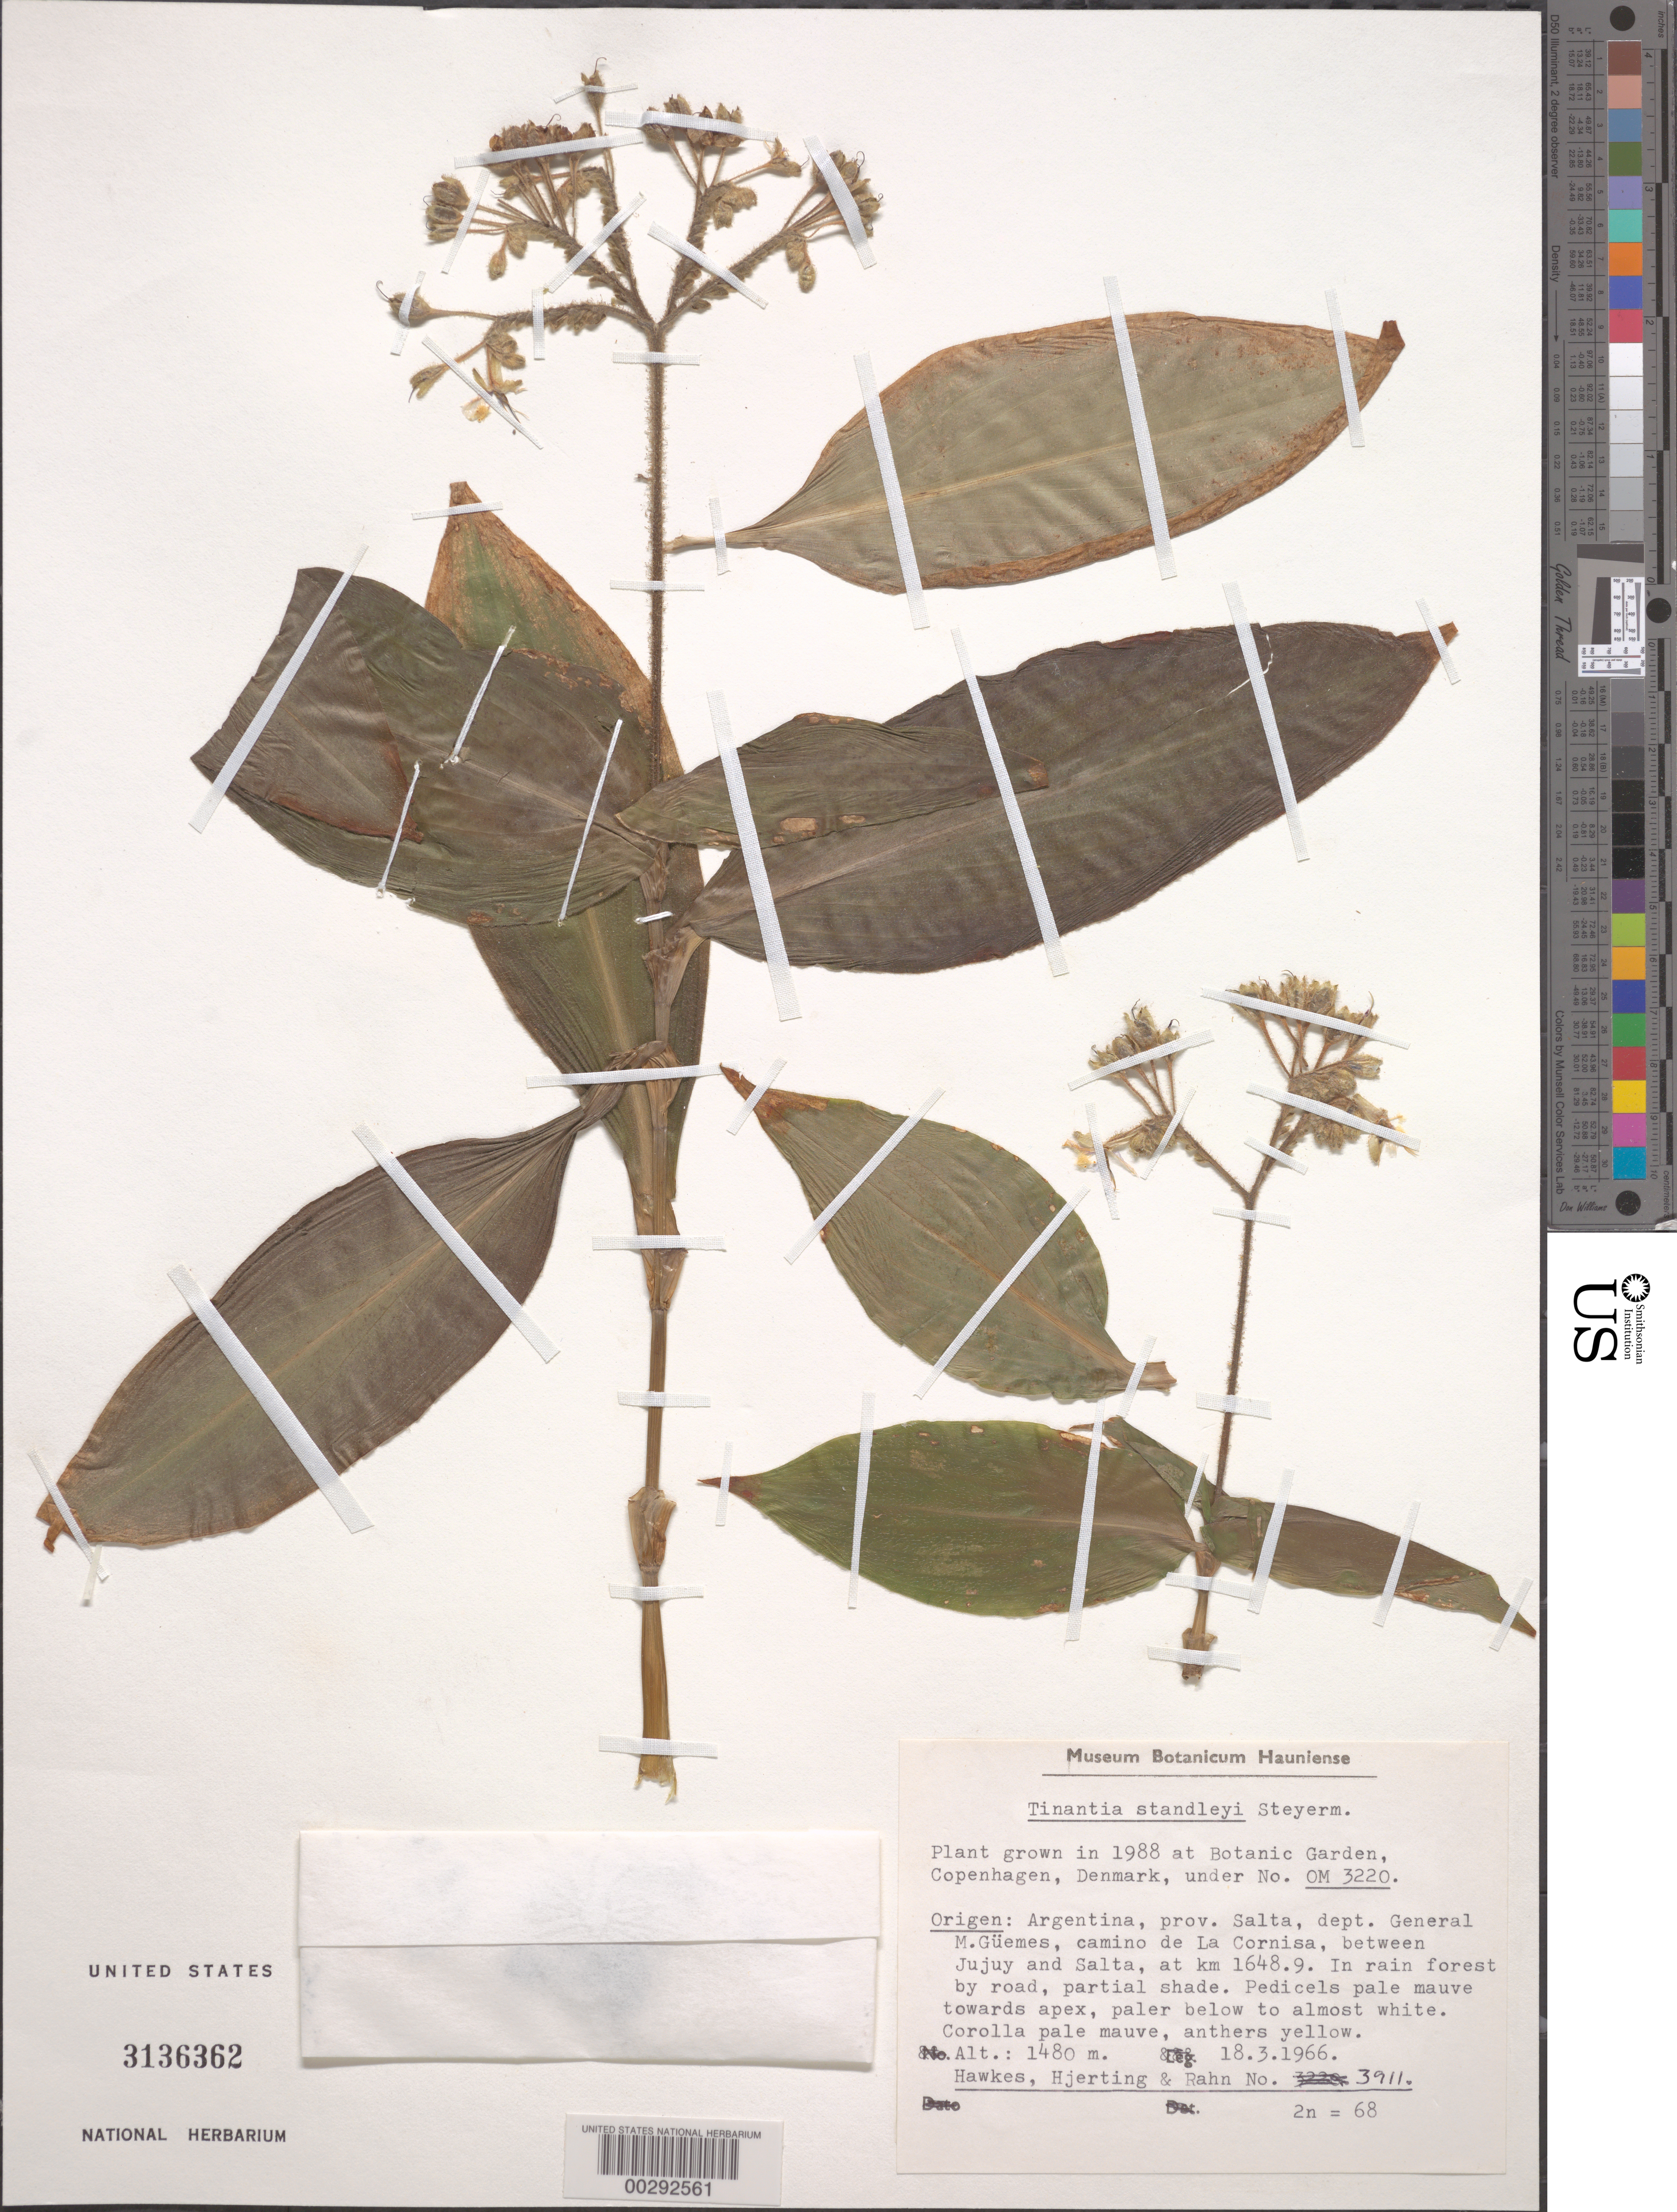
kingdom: Plantae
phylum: Tracheophyta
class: Liliopsida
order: Commelinales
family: Commelinaceae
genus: Tinantia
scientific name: Tinantia standleyi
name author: Steyerm.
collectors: J. Hawkes, J. P. Hjerting & K. Rahn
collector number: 3911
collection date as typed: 18 Mar 1966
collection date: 1966-03-18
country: Argentina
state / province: Salta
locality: General M. Guemes, Camino de la Cornisa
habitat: In rain forest by road partial shade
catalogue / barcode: US 3136362